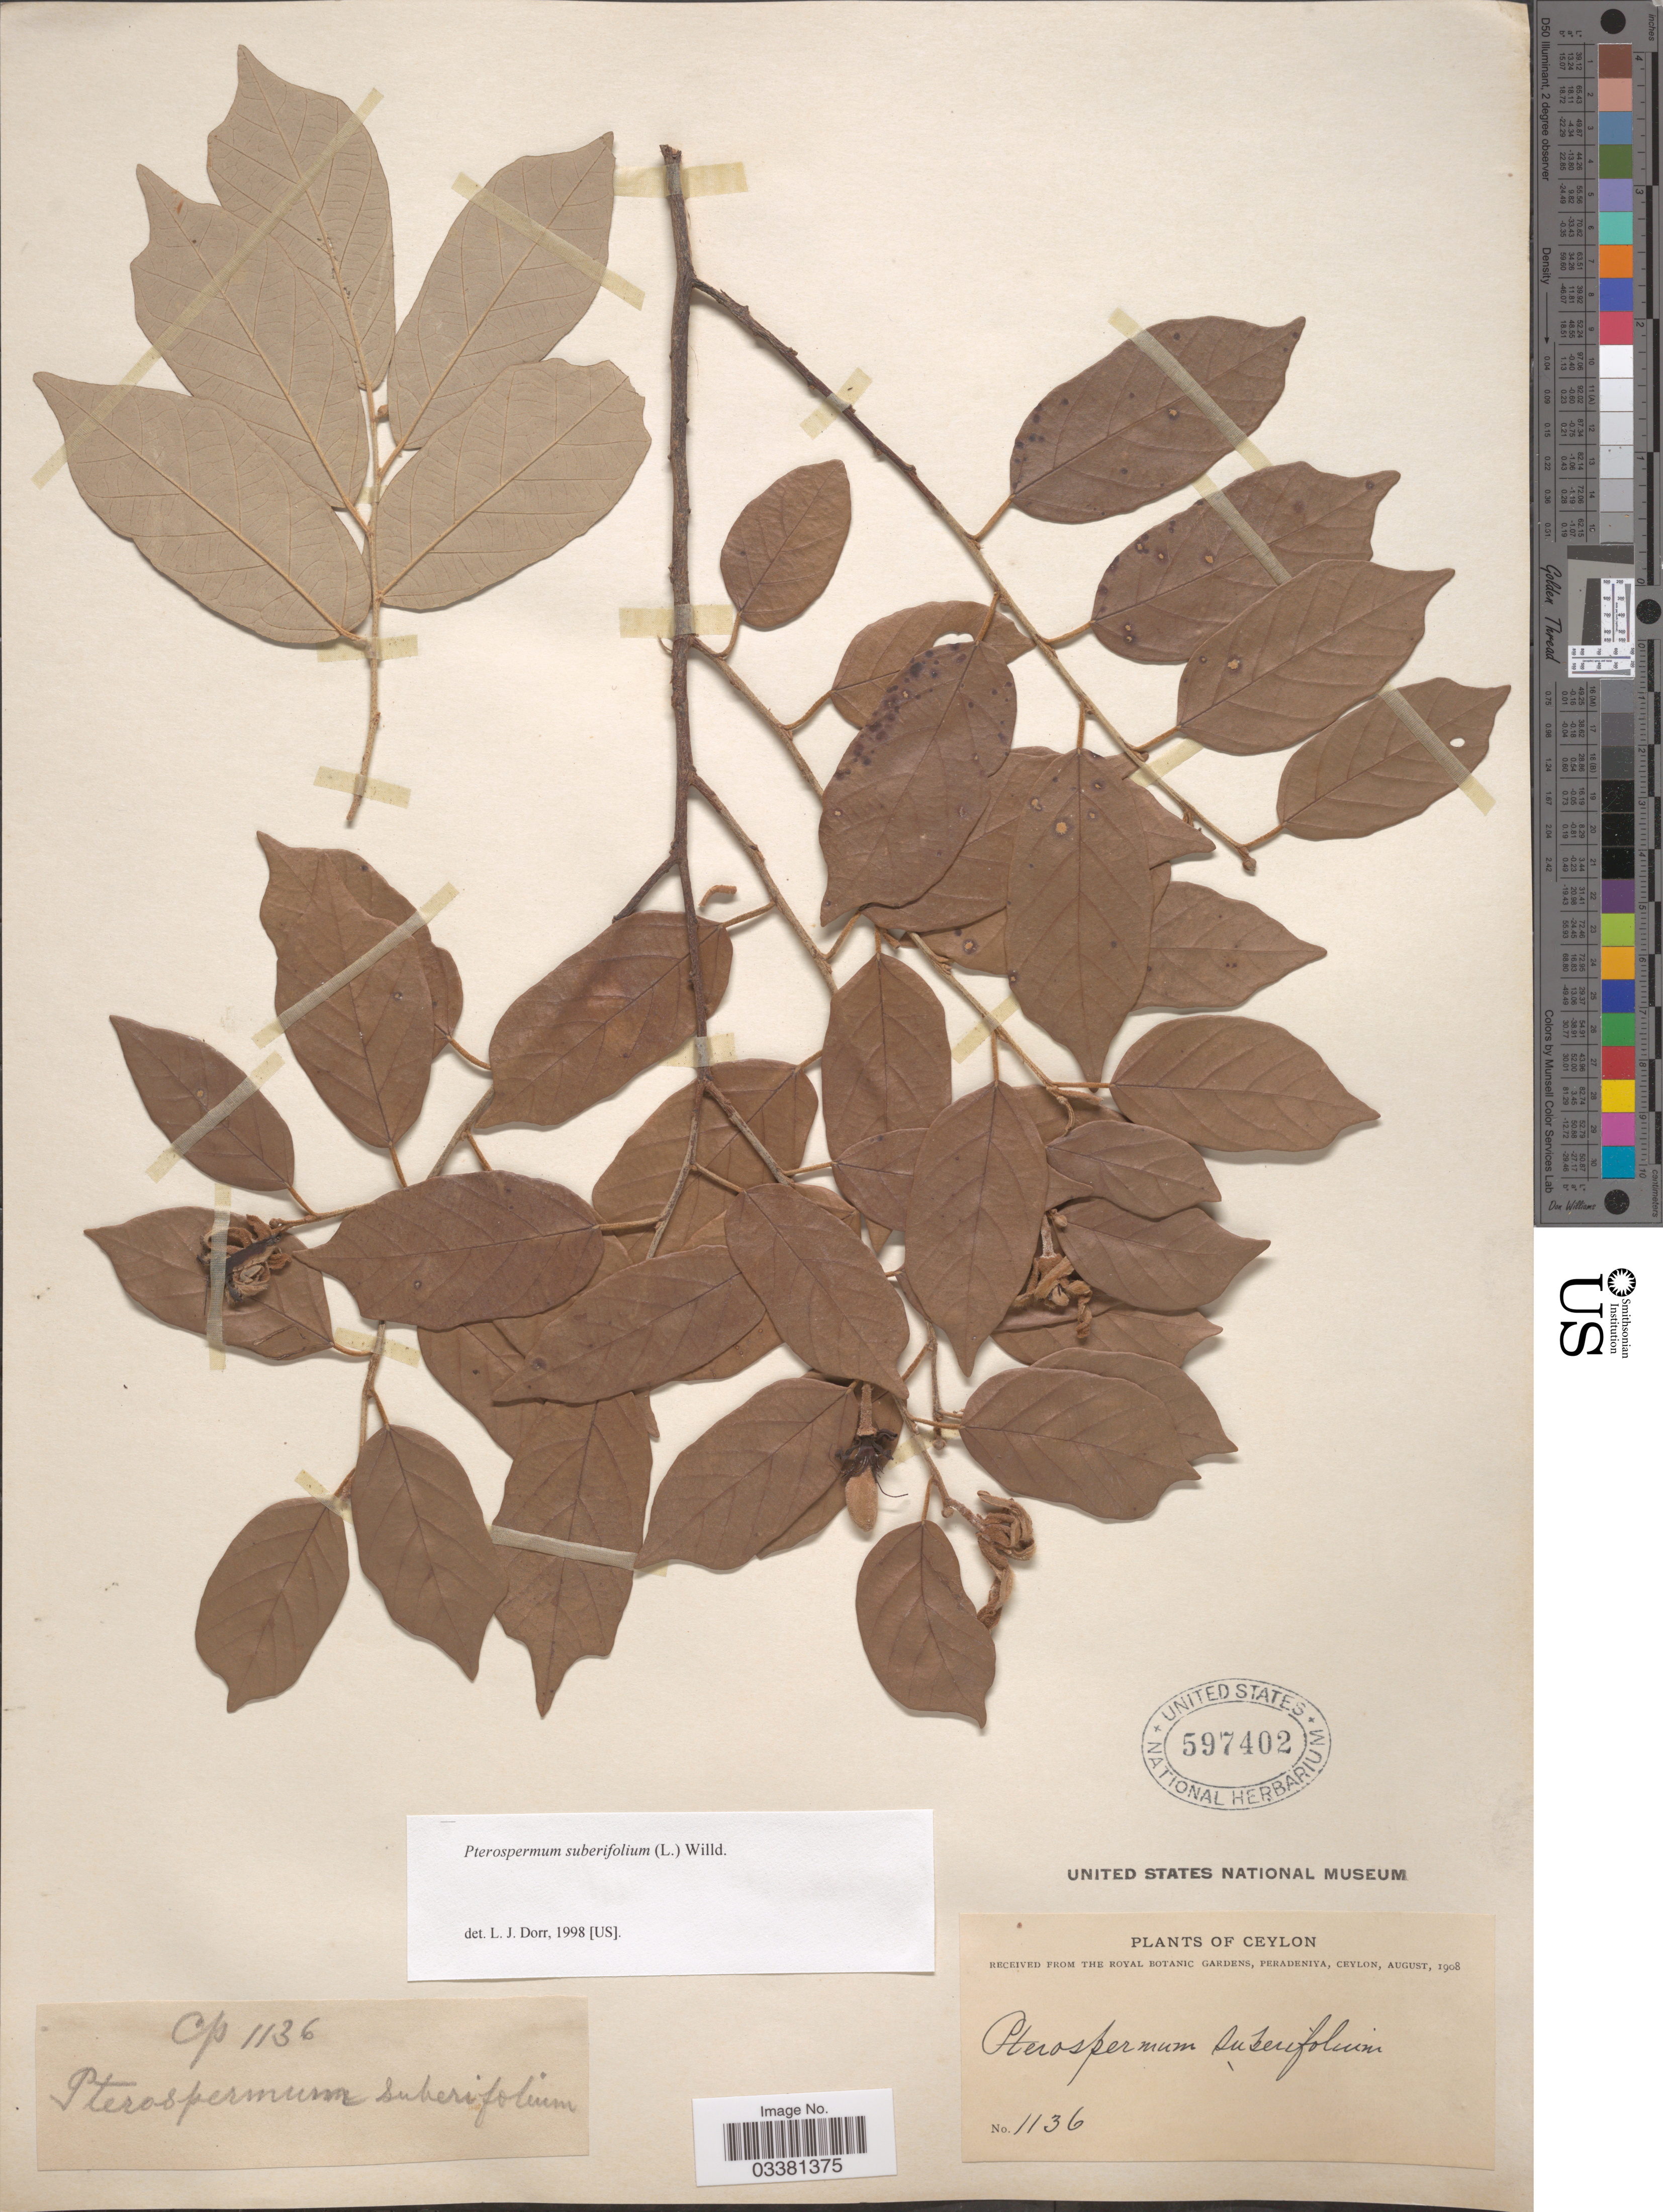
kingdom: Plantae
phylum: Tracheophyta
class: Magnoliopsida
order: Malvales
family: Malvaceae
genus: Pterospermum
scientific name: Pterospermum suberifolium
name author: (L.) Raeusch.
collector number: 1136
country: Sri Lanka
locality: Ceylon.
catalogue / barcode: US 597402